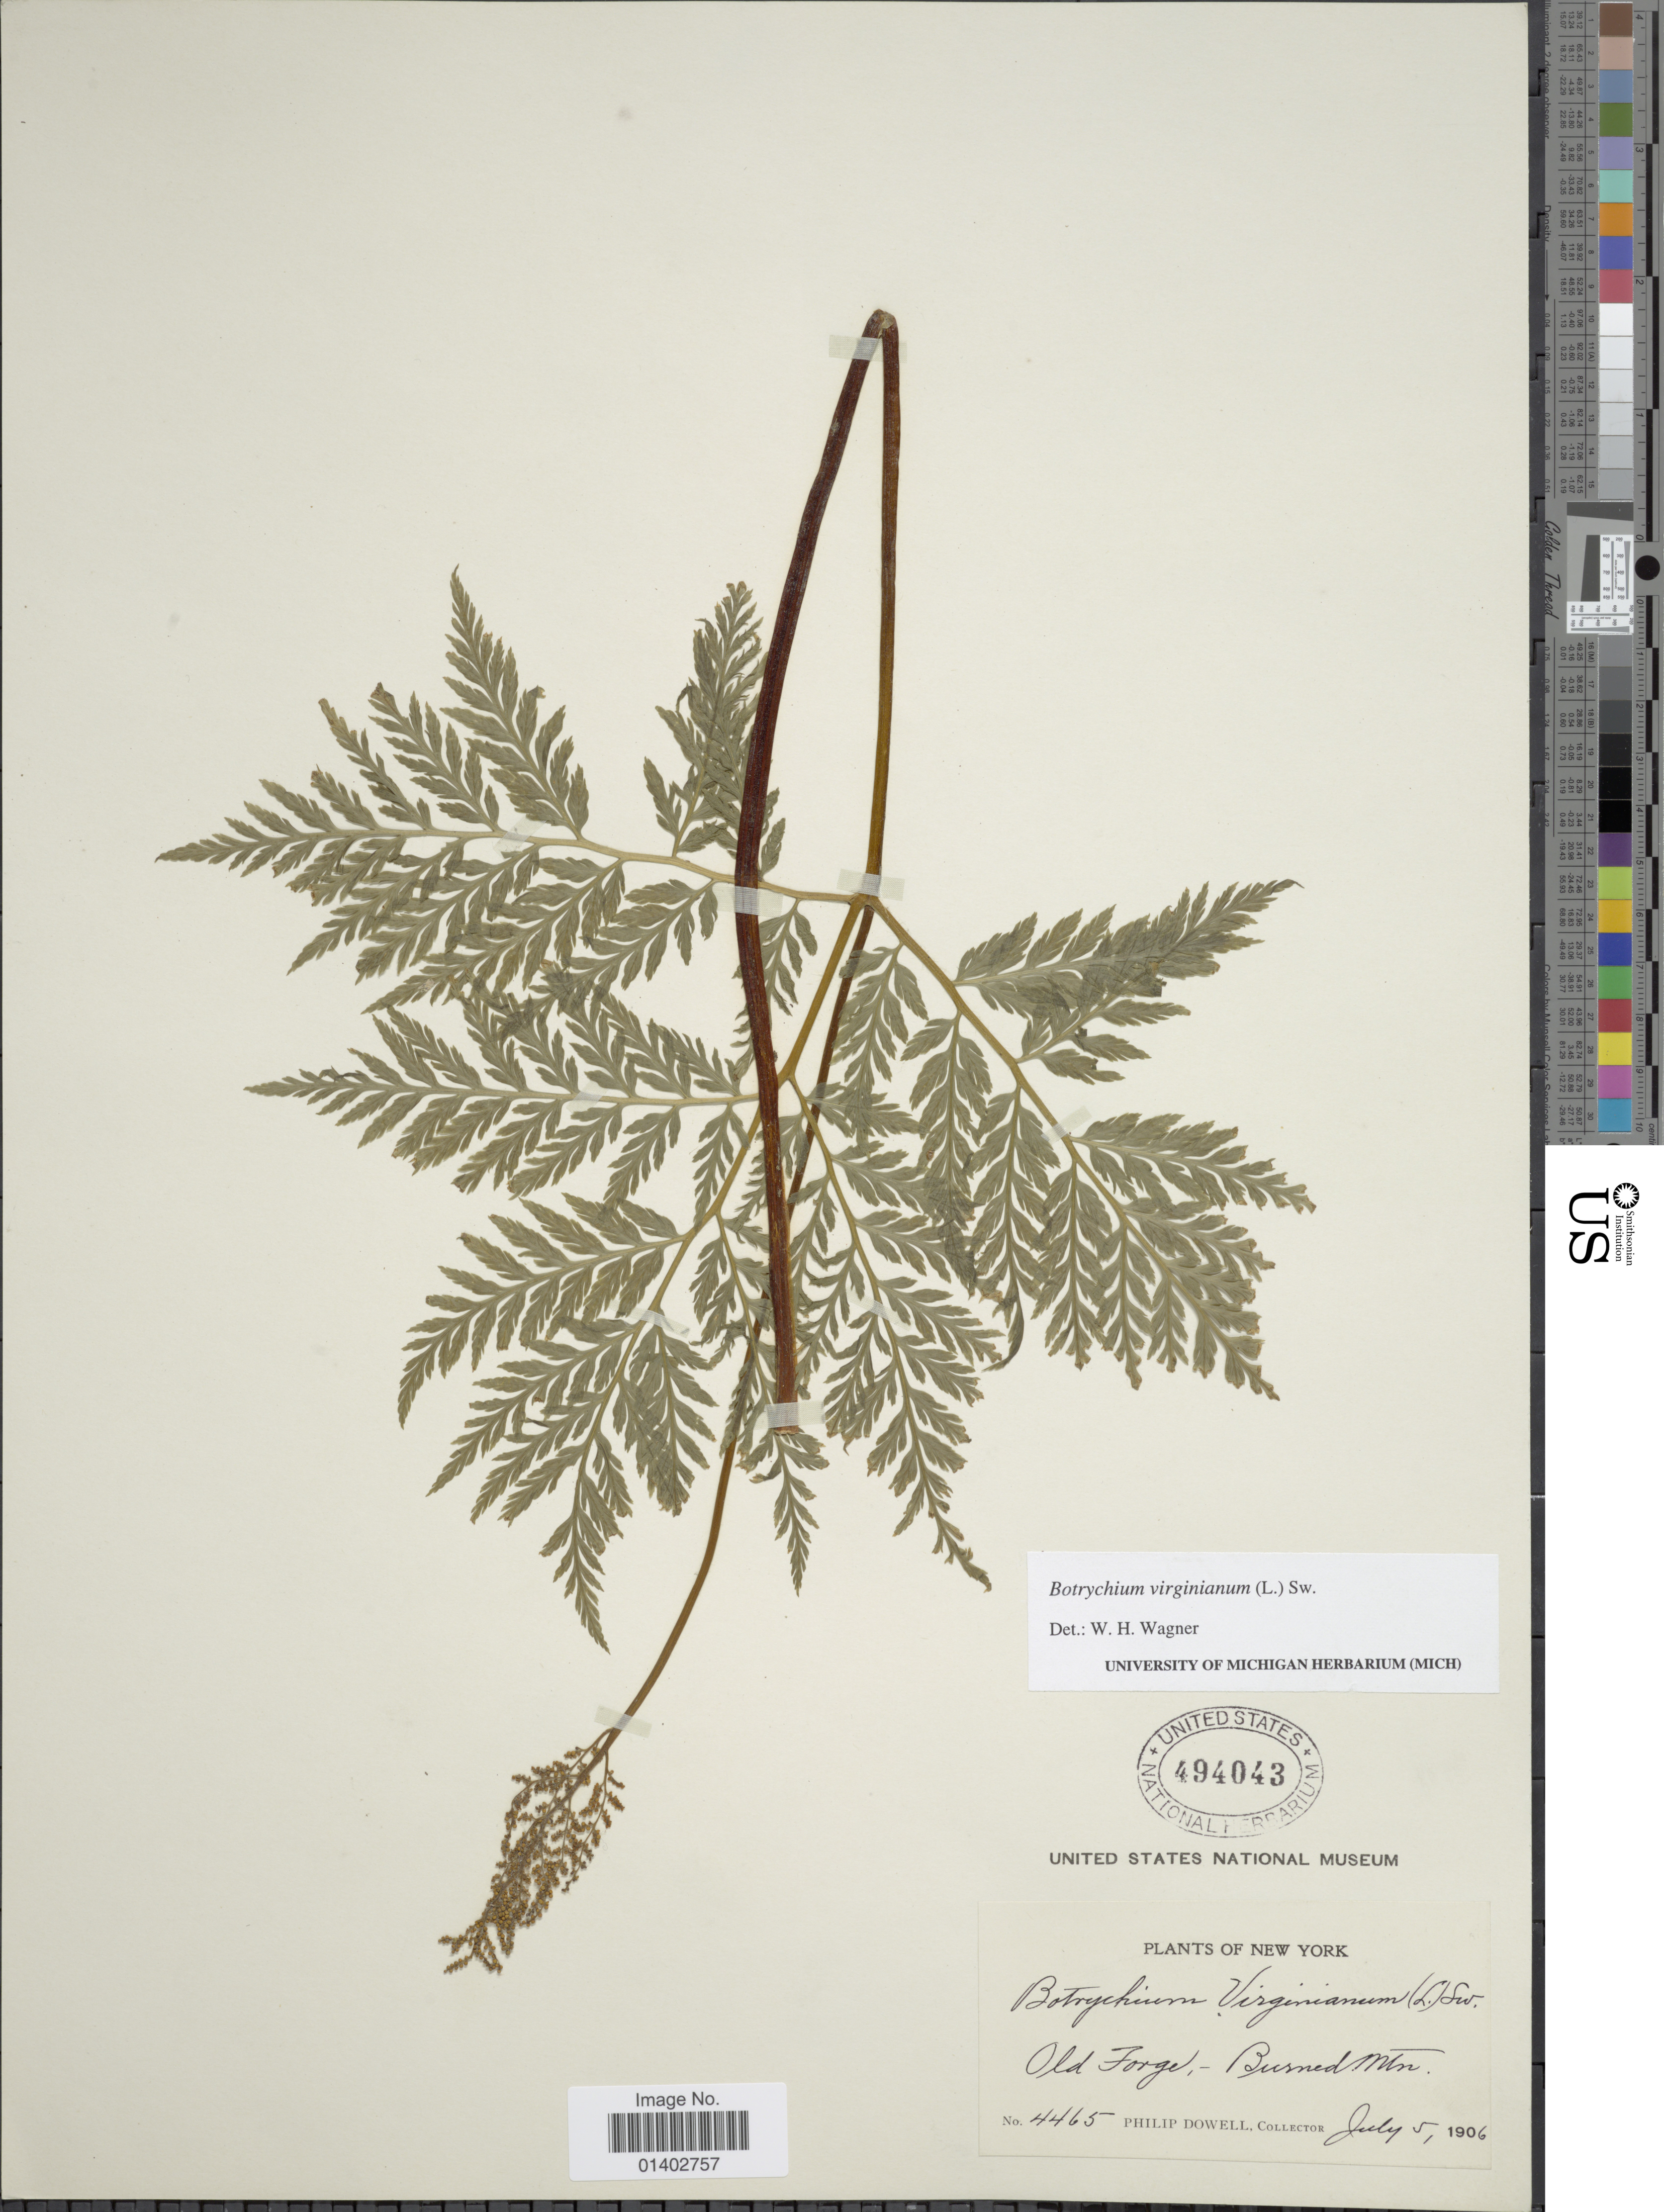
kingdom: Plantae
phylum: Tracheophyta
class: Polypodiopsida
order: Ophioglossales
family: Ophioglossaceae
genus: Botrychium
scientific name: Botrychium virginianum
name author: (L.) Sw.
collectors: P. Dowell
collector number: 4465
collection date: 1906-07-05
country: United States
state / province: New York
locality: Old Forge,- Burned Mtn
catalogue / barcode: US 494043